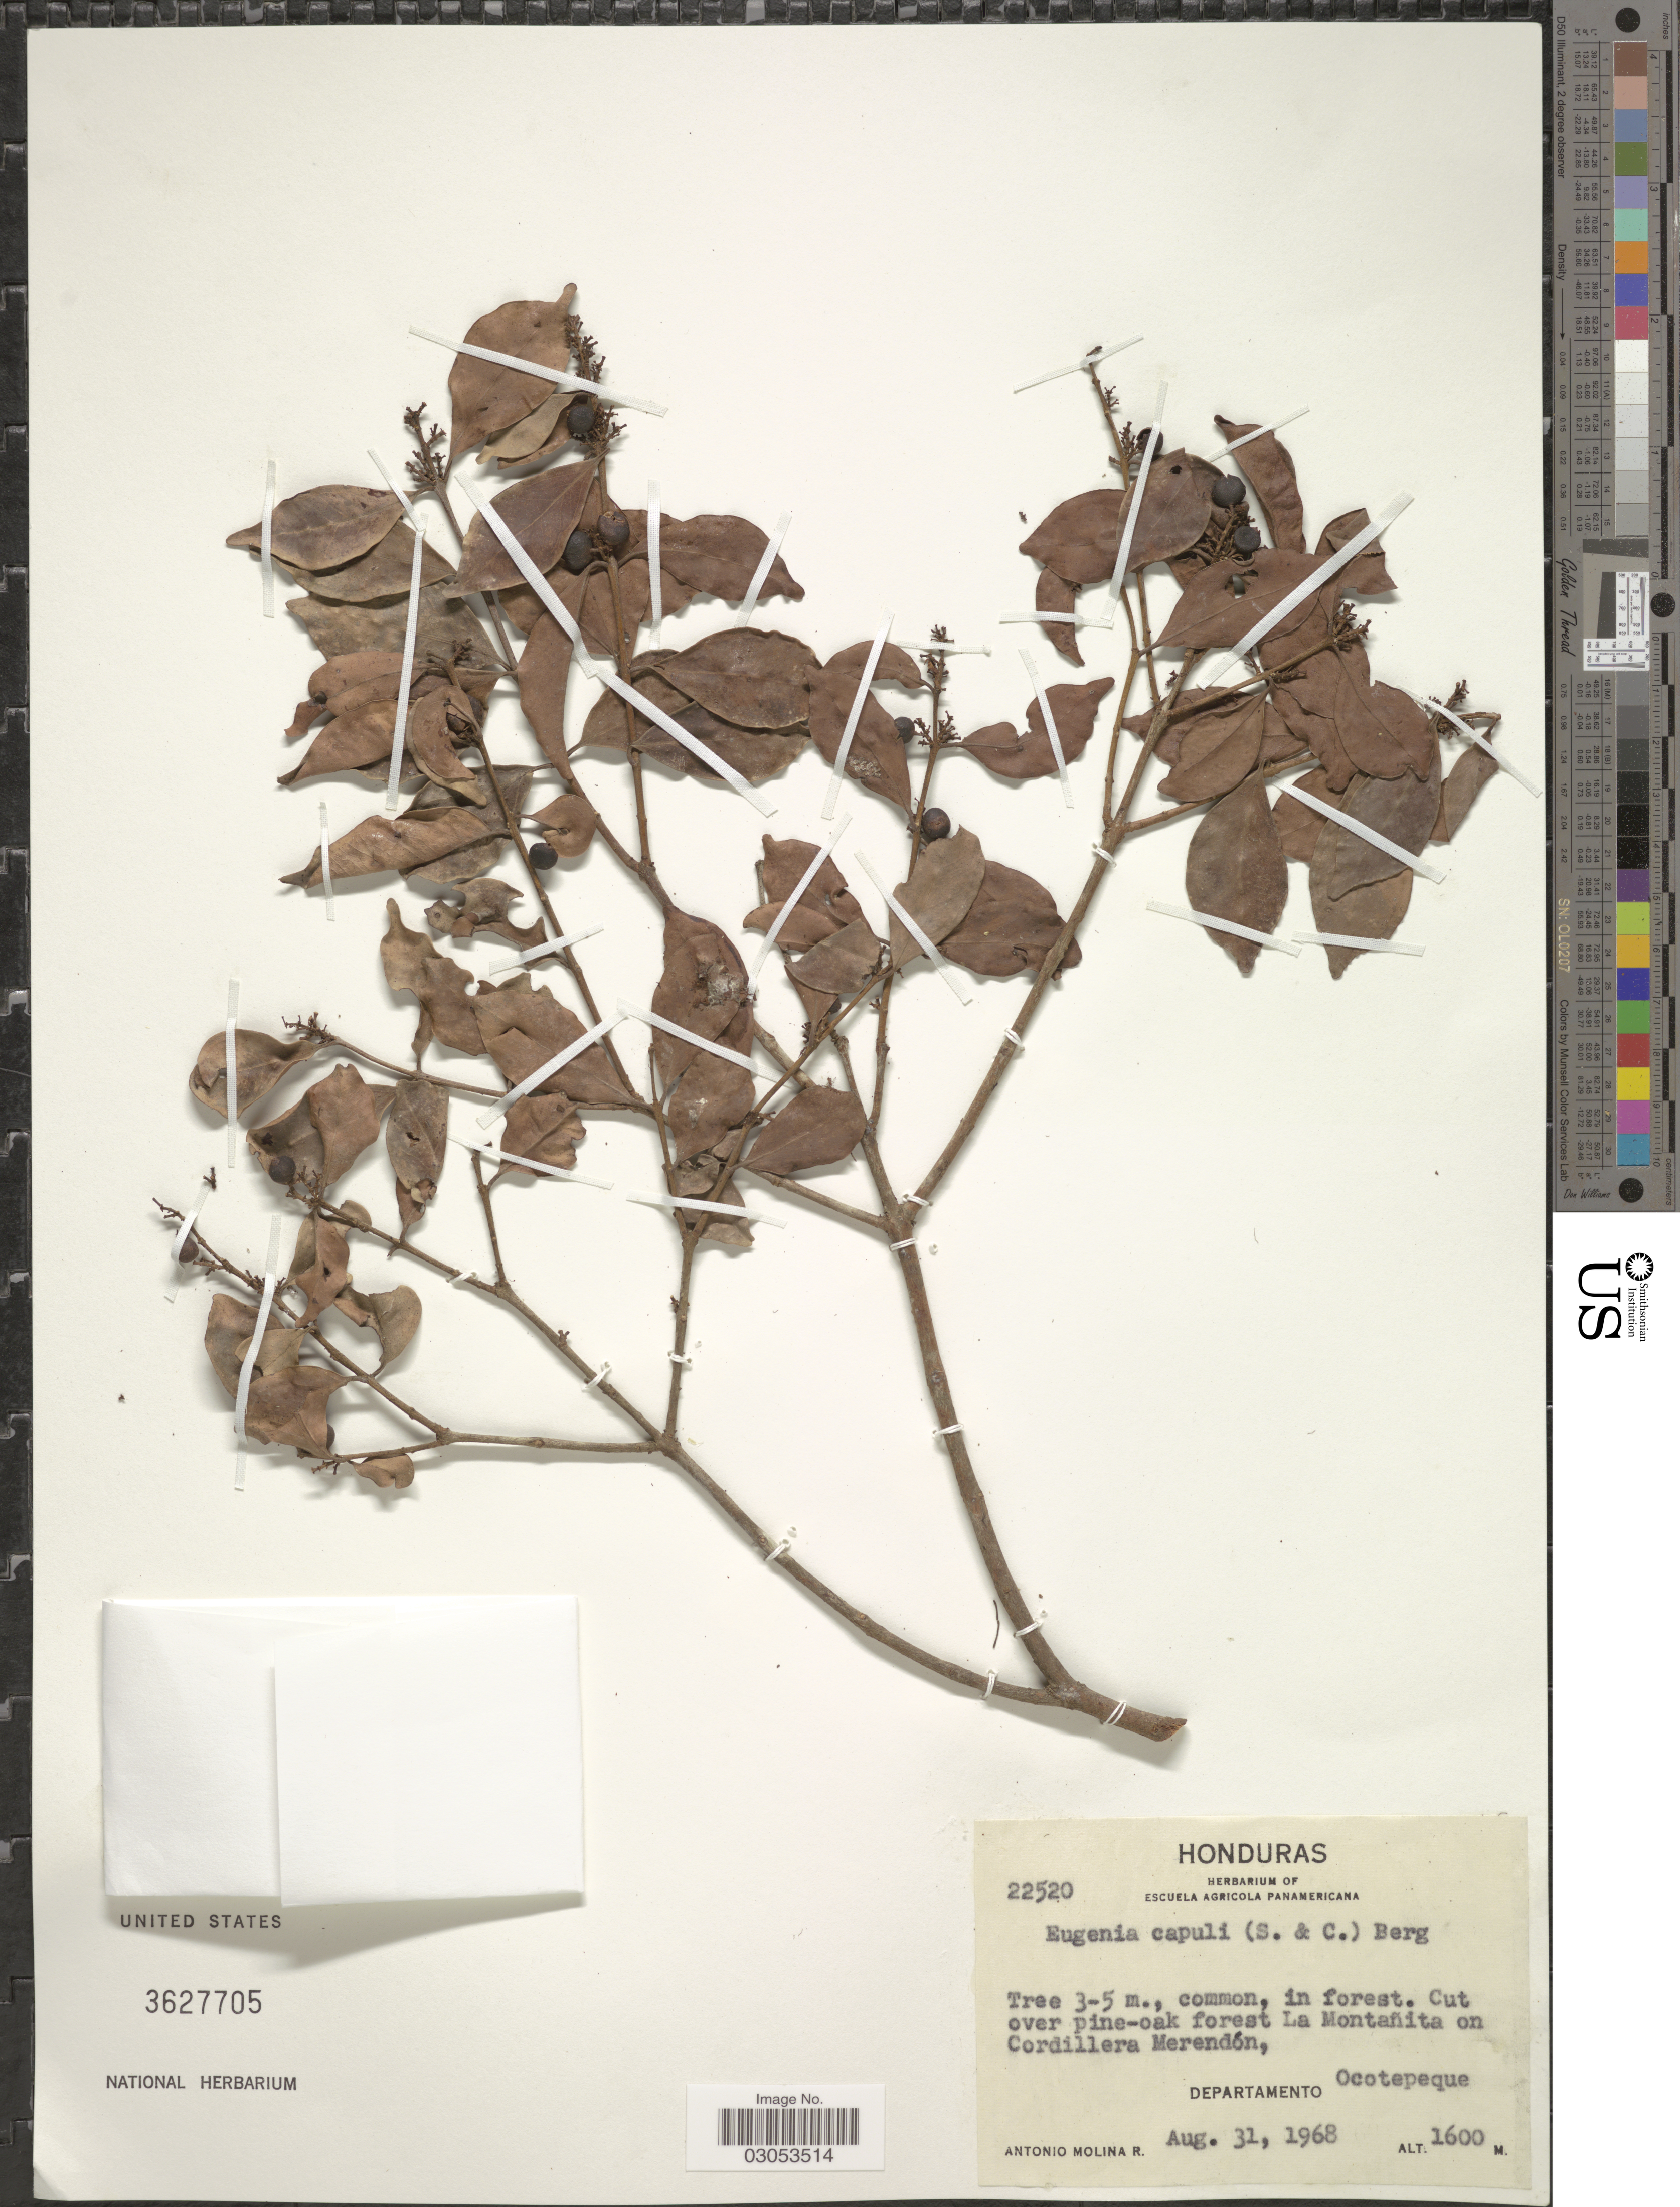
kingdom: Plantae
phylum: Tracheophyta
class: Magnoliopsida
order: Myrtales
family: Myrtaceae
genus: Eugenia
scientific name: Eugenia capuli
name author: (Schltdl. & Cham.) Hook. & Arn.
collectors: A. Molina R.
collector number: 22520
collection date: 1968-08-31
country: Honduras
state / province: Ocotepeque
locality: Cut over pine-oak forest La Montañita on Cordillera Merendón, Departamento Ocotepeque.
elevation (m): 1600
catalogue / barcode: US 3627705